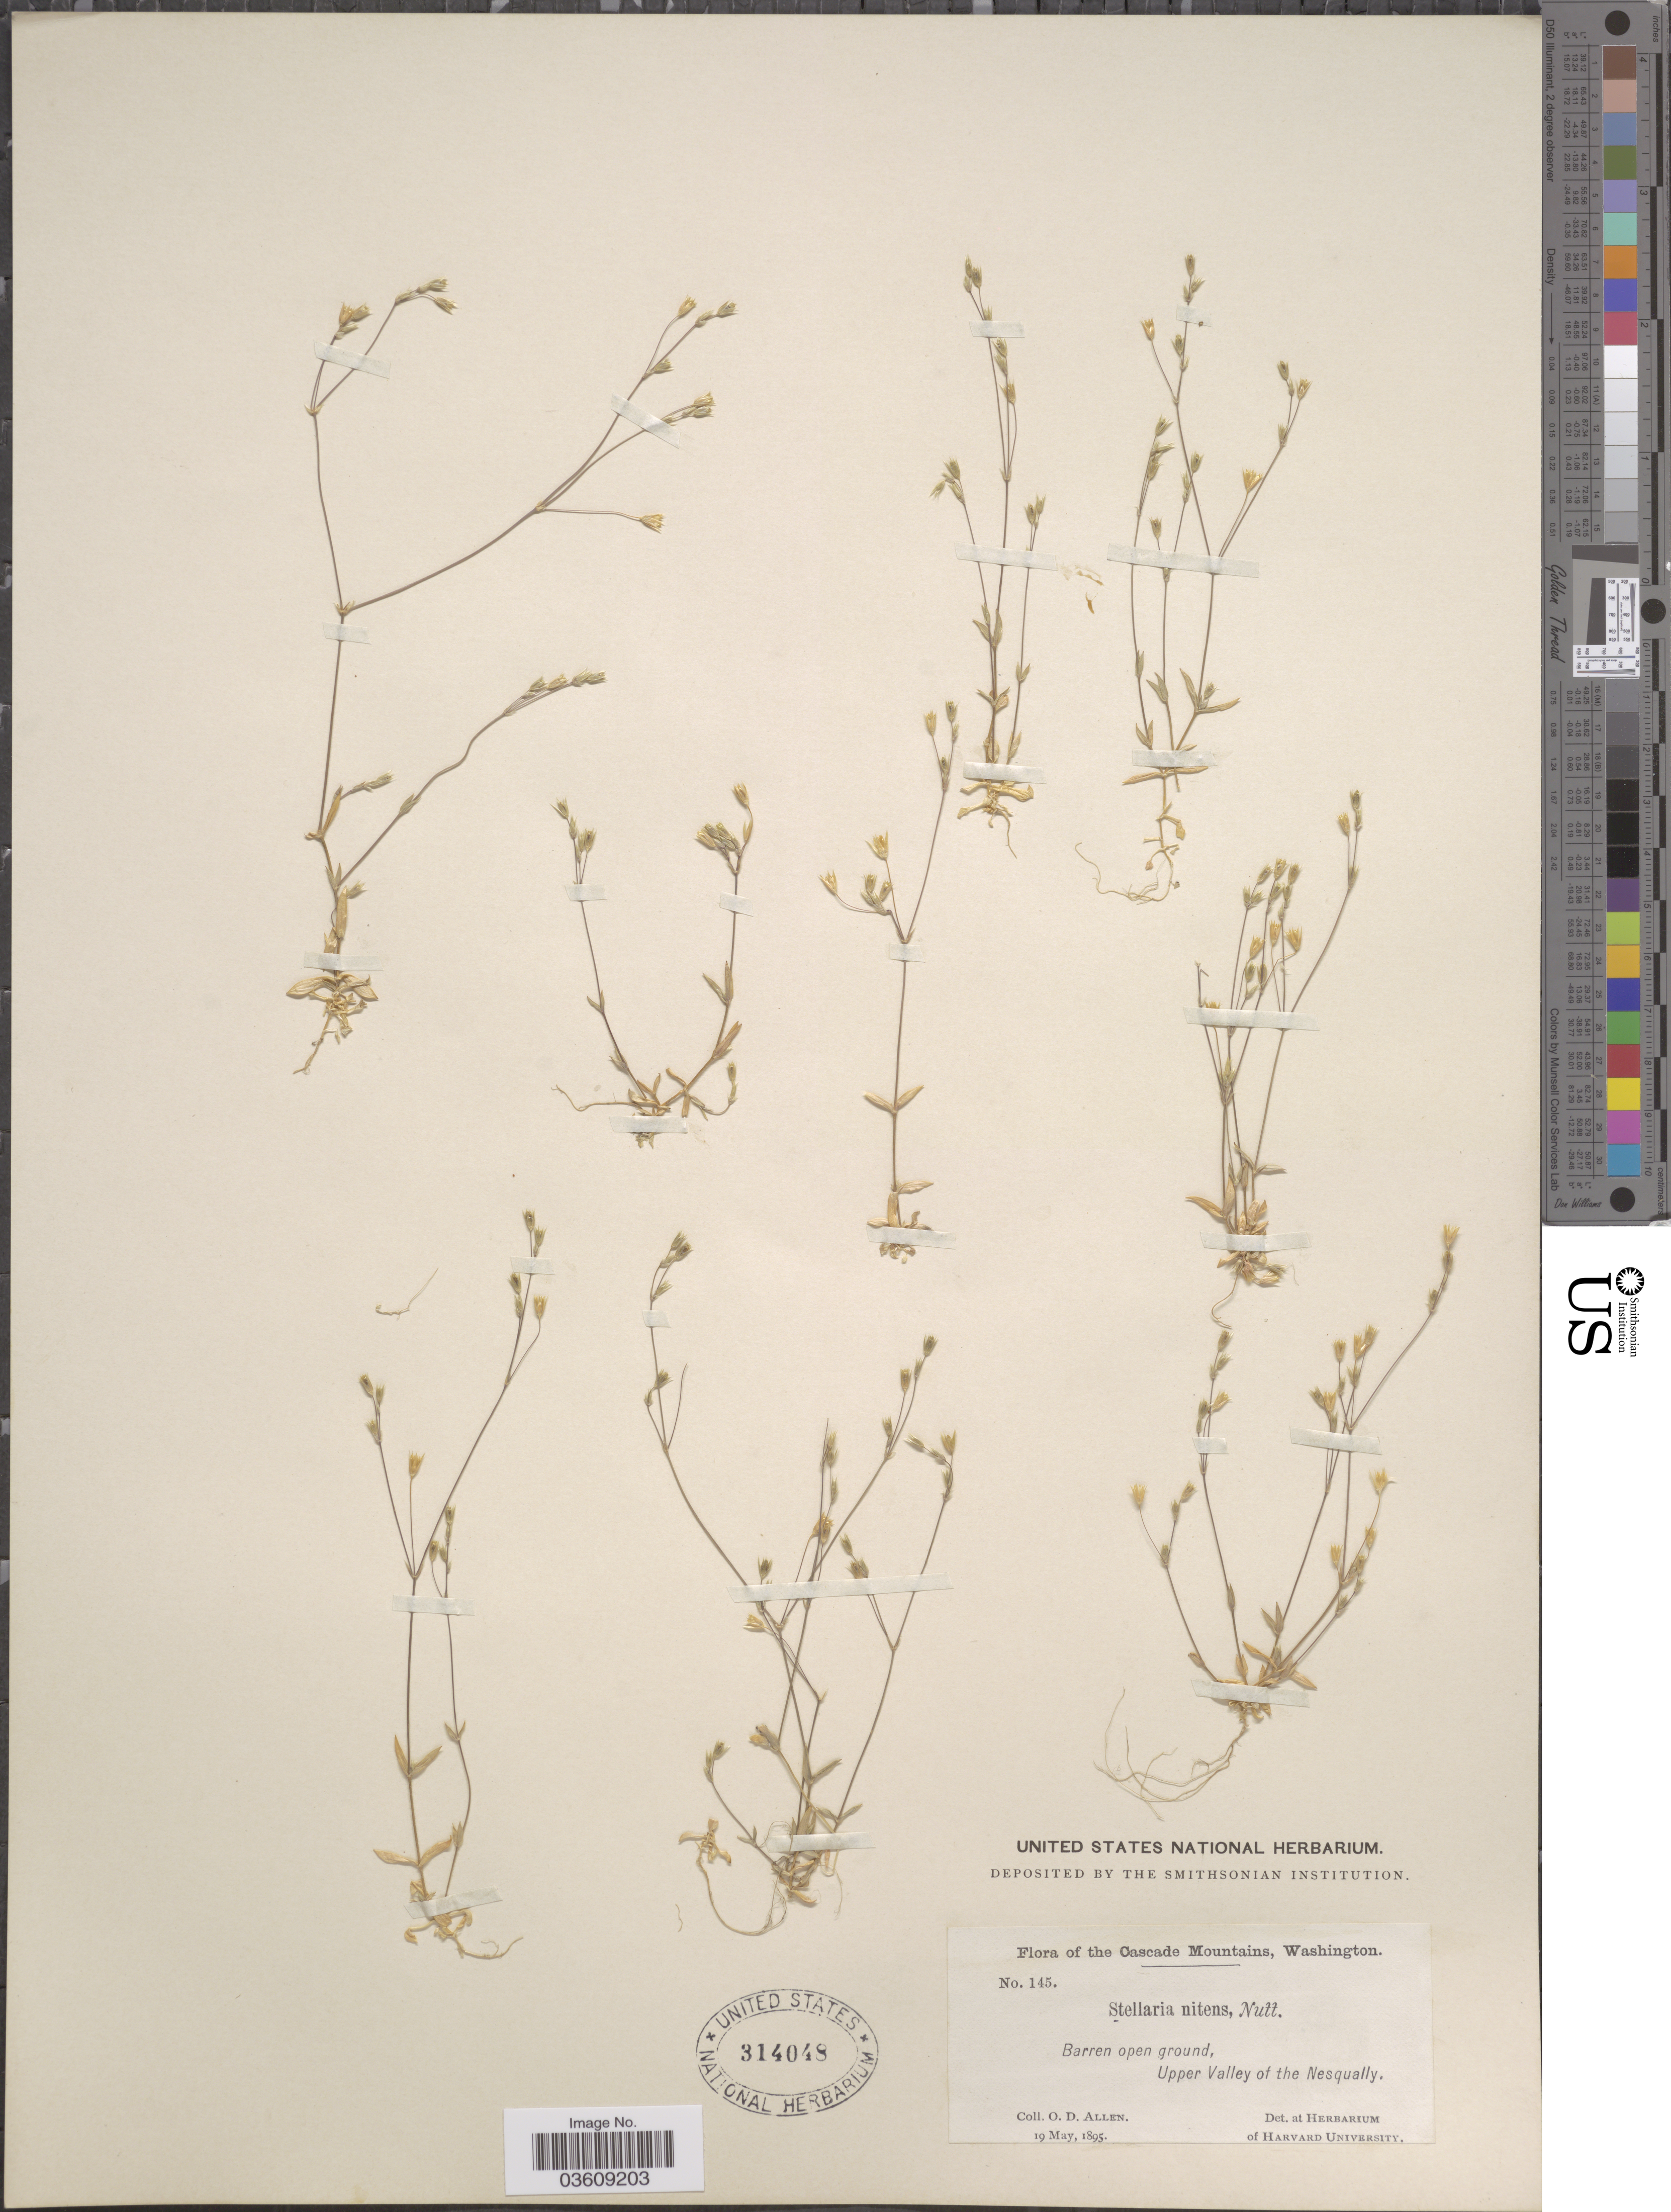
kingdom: Plantae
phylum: Tracheophyta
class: Magnoliopsida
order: Caryophyllales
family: Caryophyllaceae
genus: Stellaria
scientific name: Stellaria nitens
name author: Nutt.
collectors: O. D. Allen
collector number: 145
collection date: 1895-05-19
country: United States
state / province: Washington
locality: Cascade Mountains. Upper Valley of the Nesqually.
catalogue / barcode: US 314048